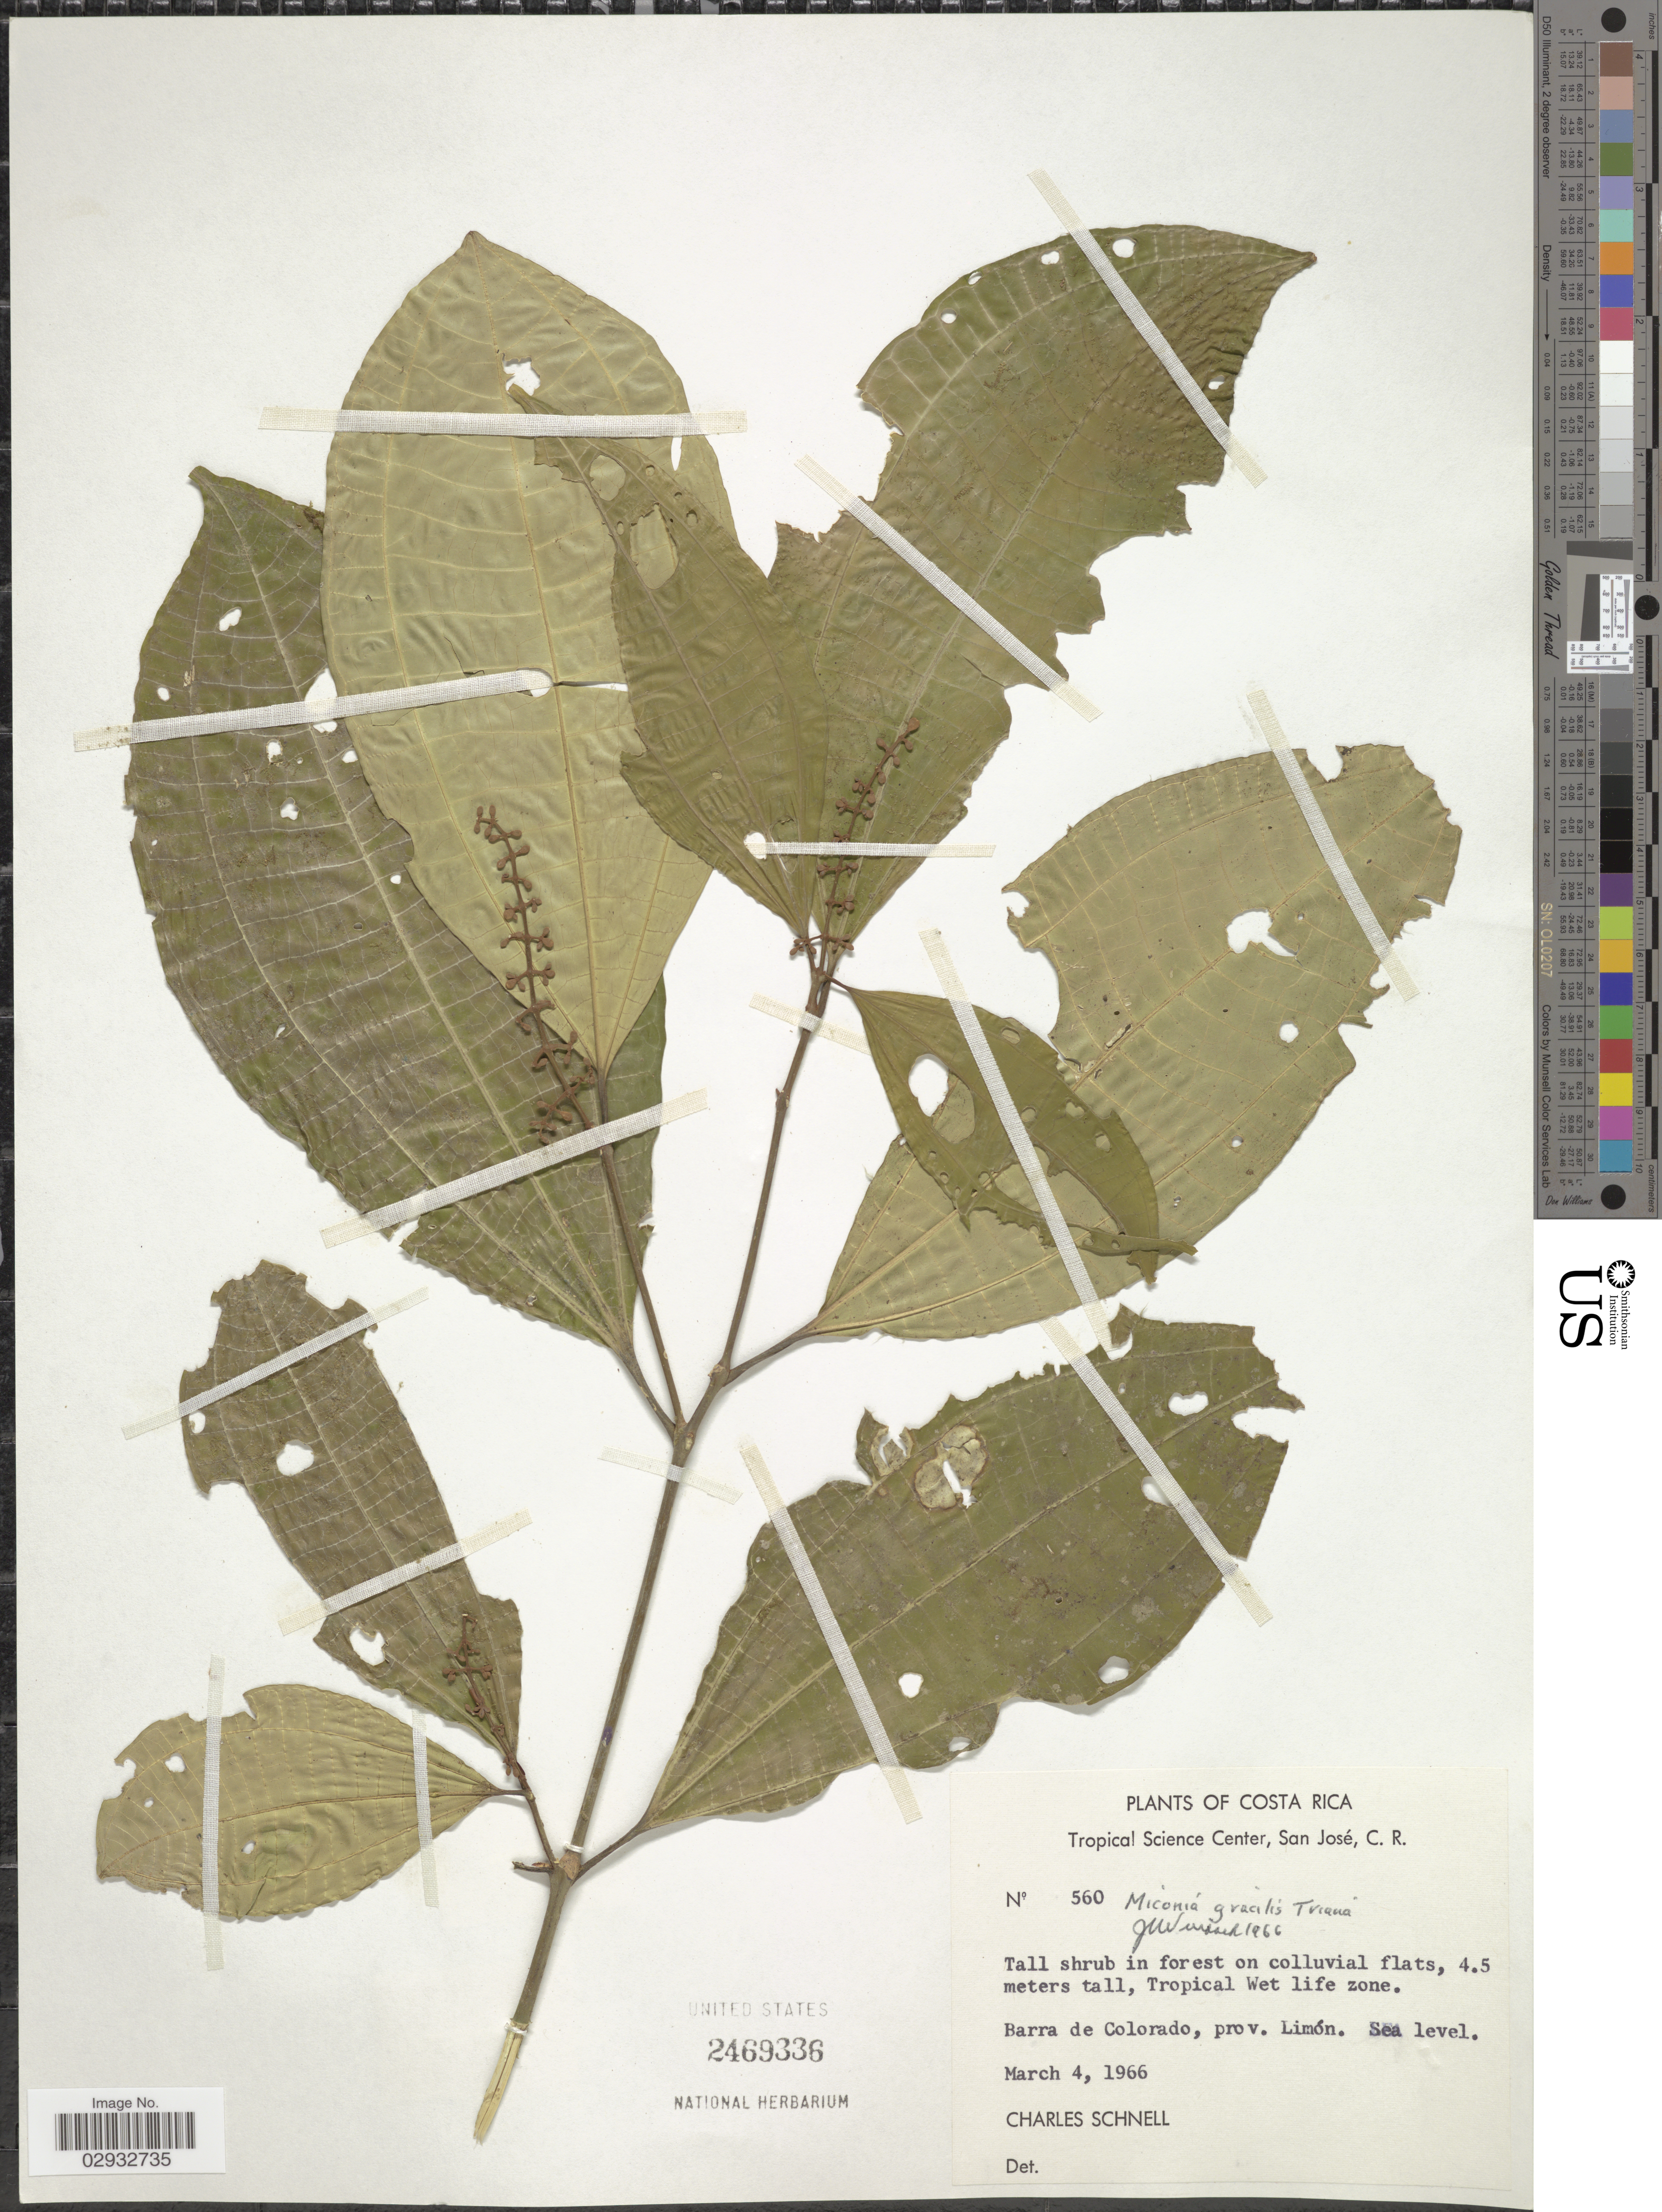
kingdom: Plantae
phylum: Tracheophyta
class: Magnoliopsida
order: Myrtales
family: Melastomataceae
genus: Miconia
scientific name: Miconia gracilis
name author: Triana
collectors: C. Schnell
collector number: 560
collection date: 1966-03-04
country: Costa Rica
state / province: Limón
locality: Tropical Wet life zone. Barra de Colorado.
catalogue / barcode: US 2469336